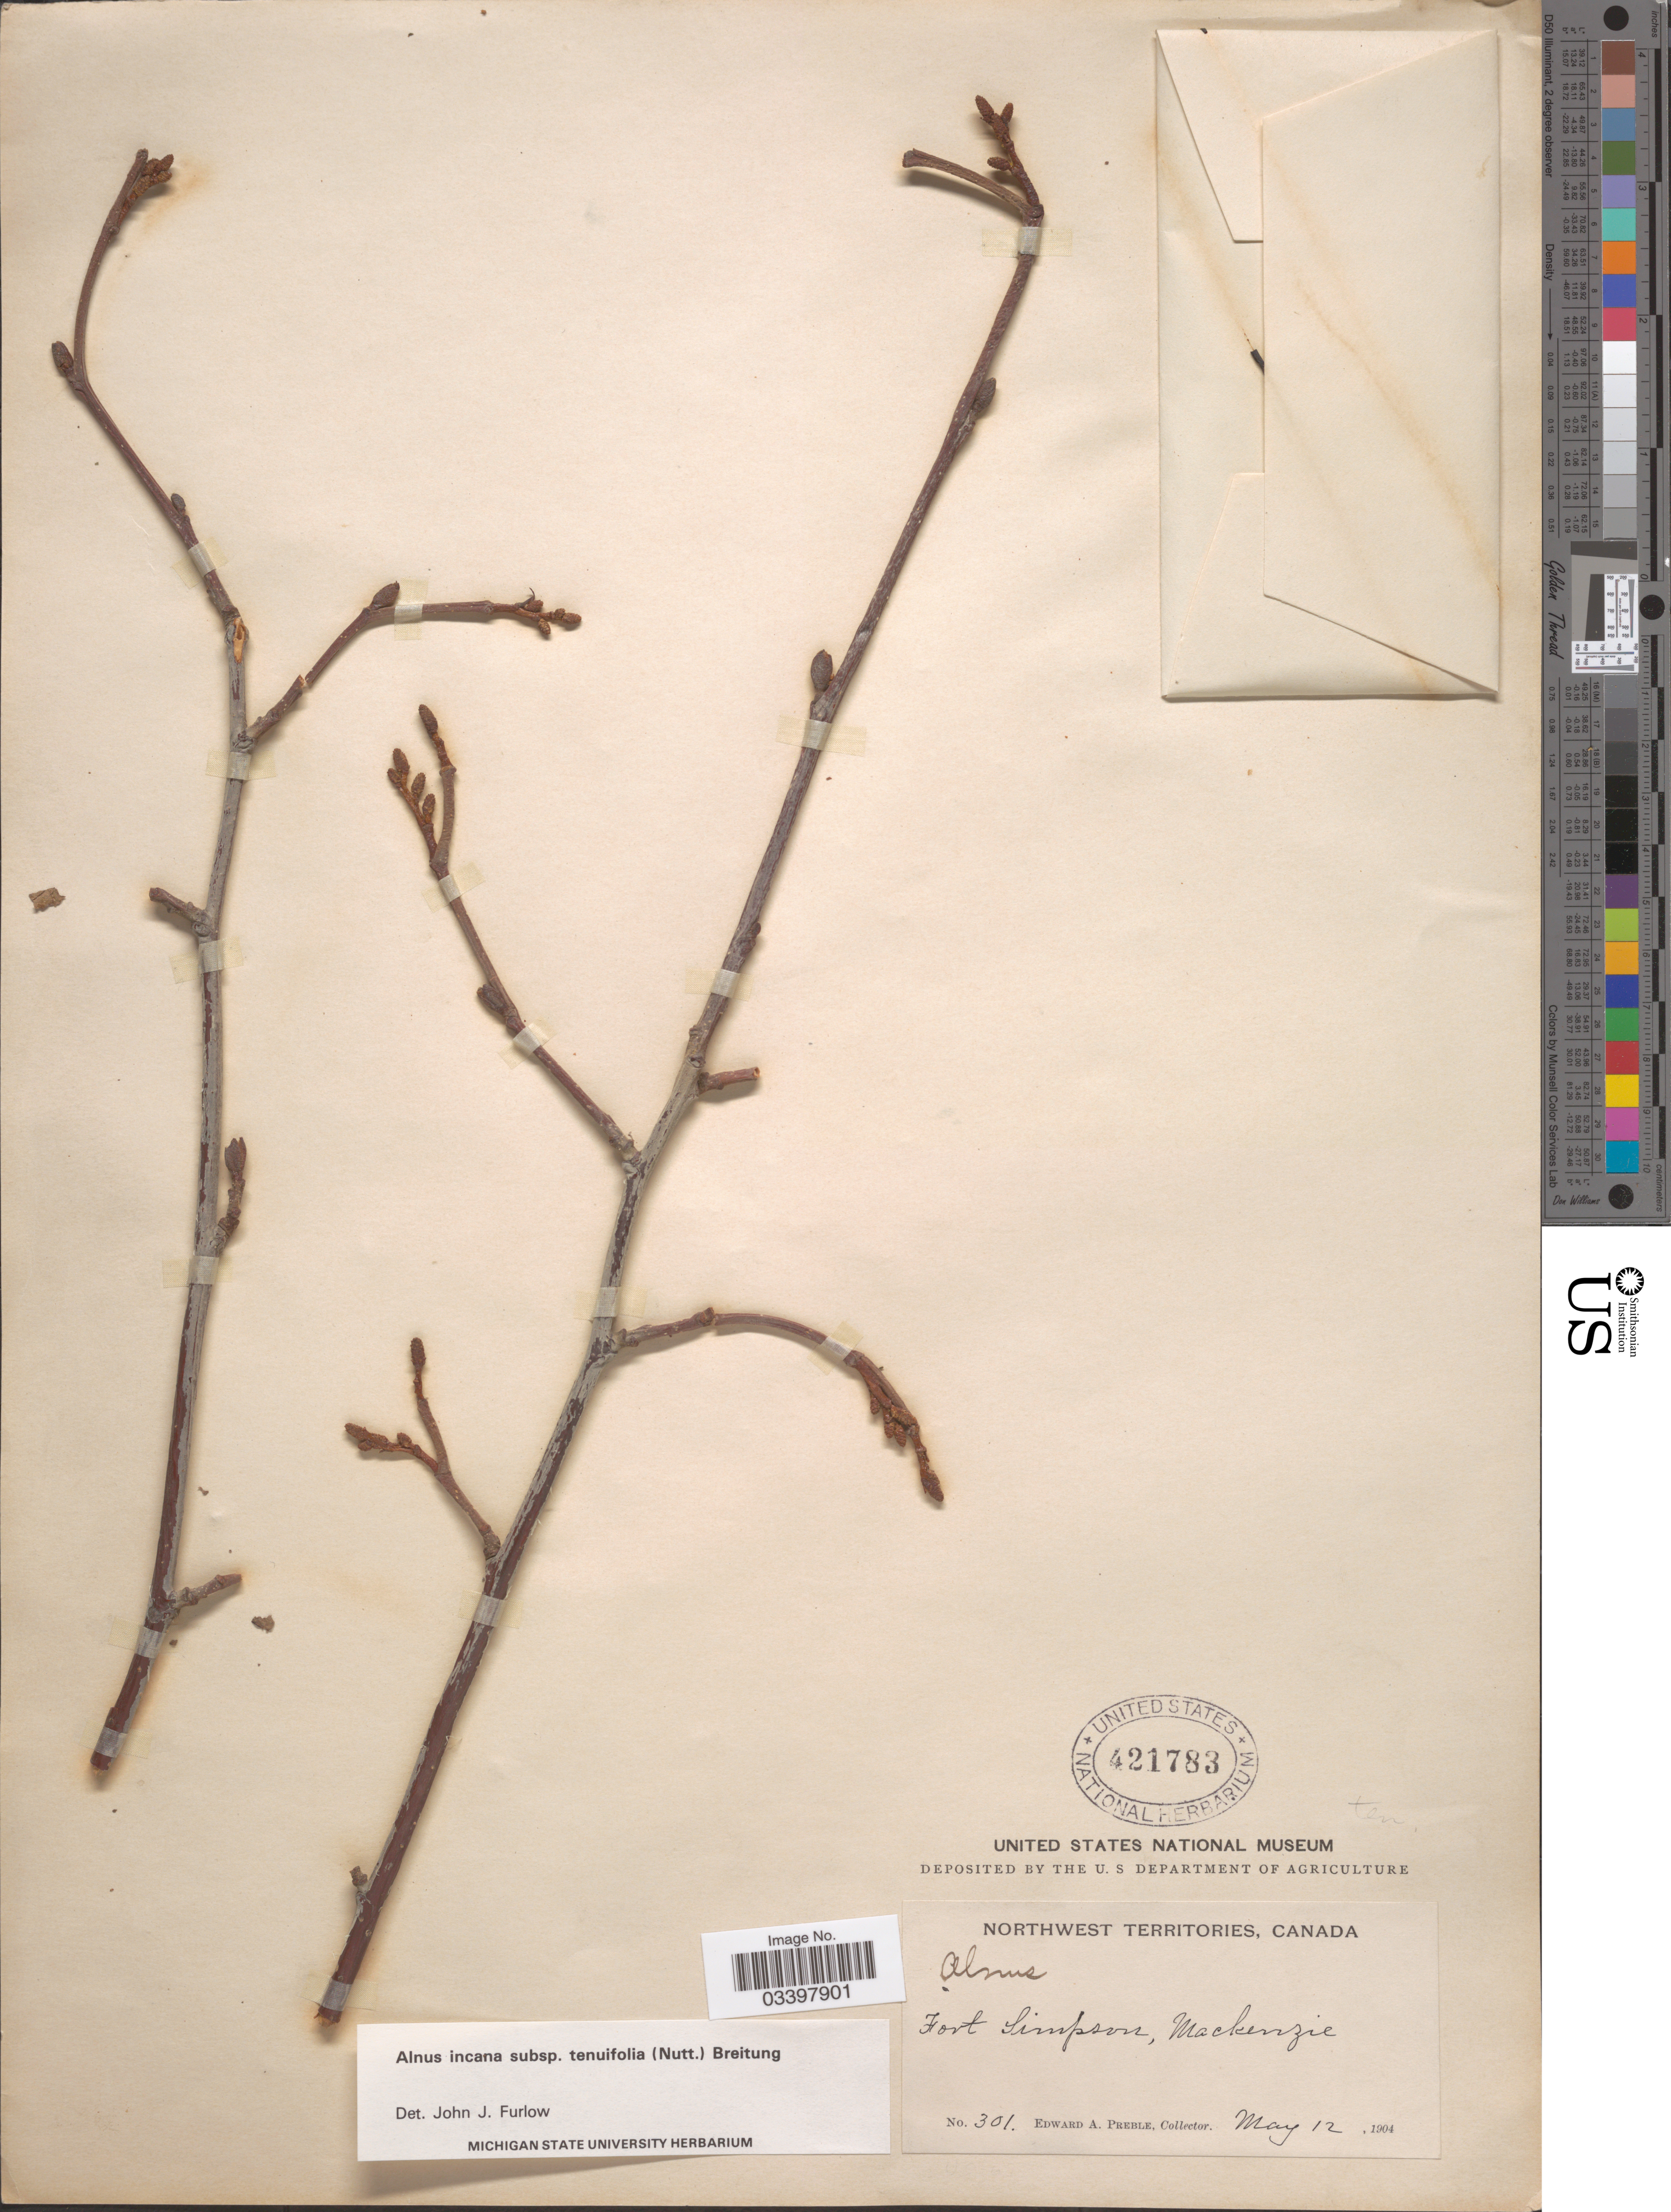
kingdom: Plantae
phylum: Tracheophyta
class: Magnoliopsida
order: Fagales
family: Betulaceae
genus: Alnus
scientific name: Alnus incana subsp. tenuifolia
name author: (Nutt.) Breitung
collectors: E. Preble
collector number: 301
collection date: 1904-05-12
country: Canada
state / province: Northwest Territories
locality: Fort Simpson, Mackenzie.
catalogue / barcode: US 421783